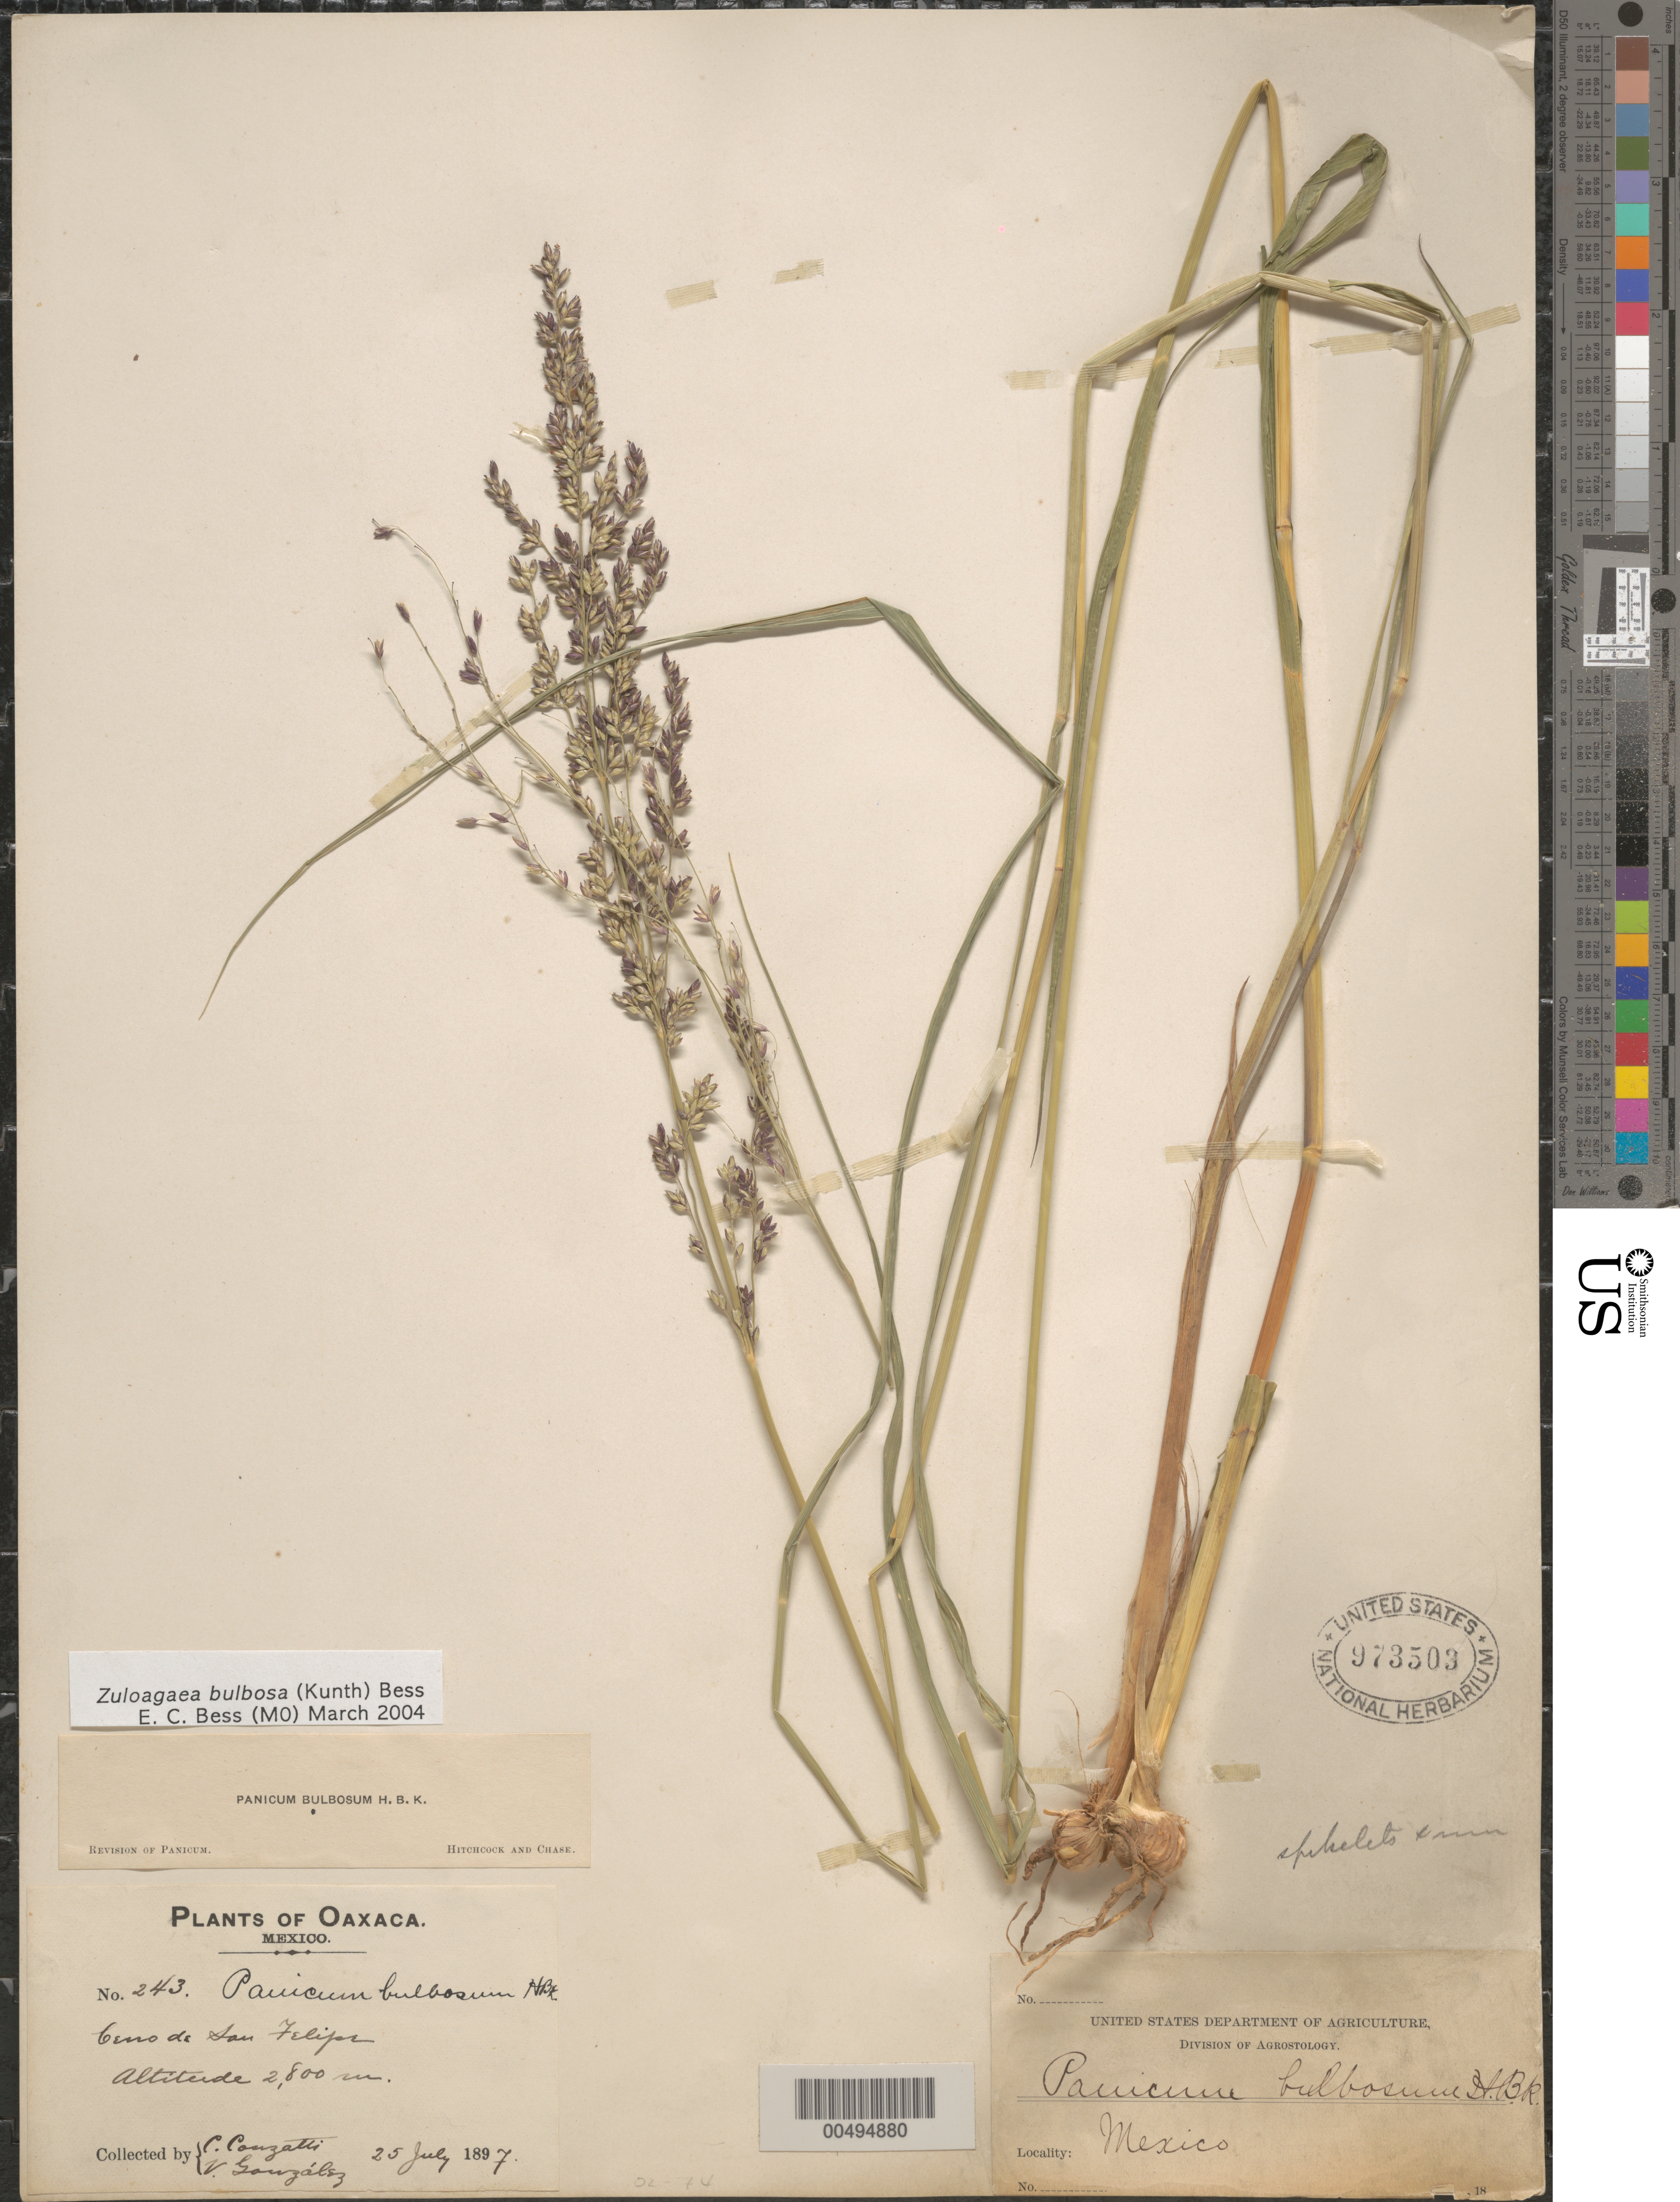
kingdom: Plantae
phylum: Tracheophyta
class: Liliopsida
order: Poales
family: Poaceae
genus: Panicum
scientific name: Panicum bulbosum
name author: Kunth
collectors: C. Conzatti & V. Gonzalez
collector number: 243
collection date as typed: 25 Jul 1897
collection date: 1897-07-25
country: Mexico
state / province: Oaxaca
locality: Cerro de San Felipe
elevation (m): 2800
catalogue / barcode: US 973503